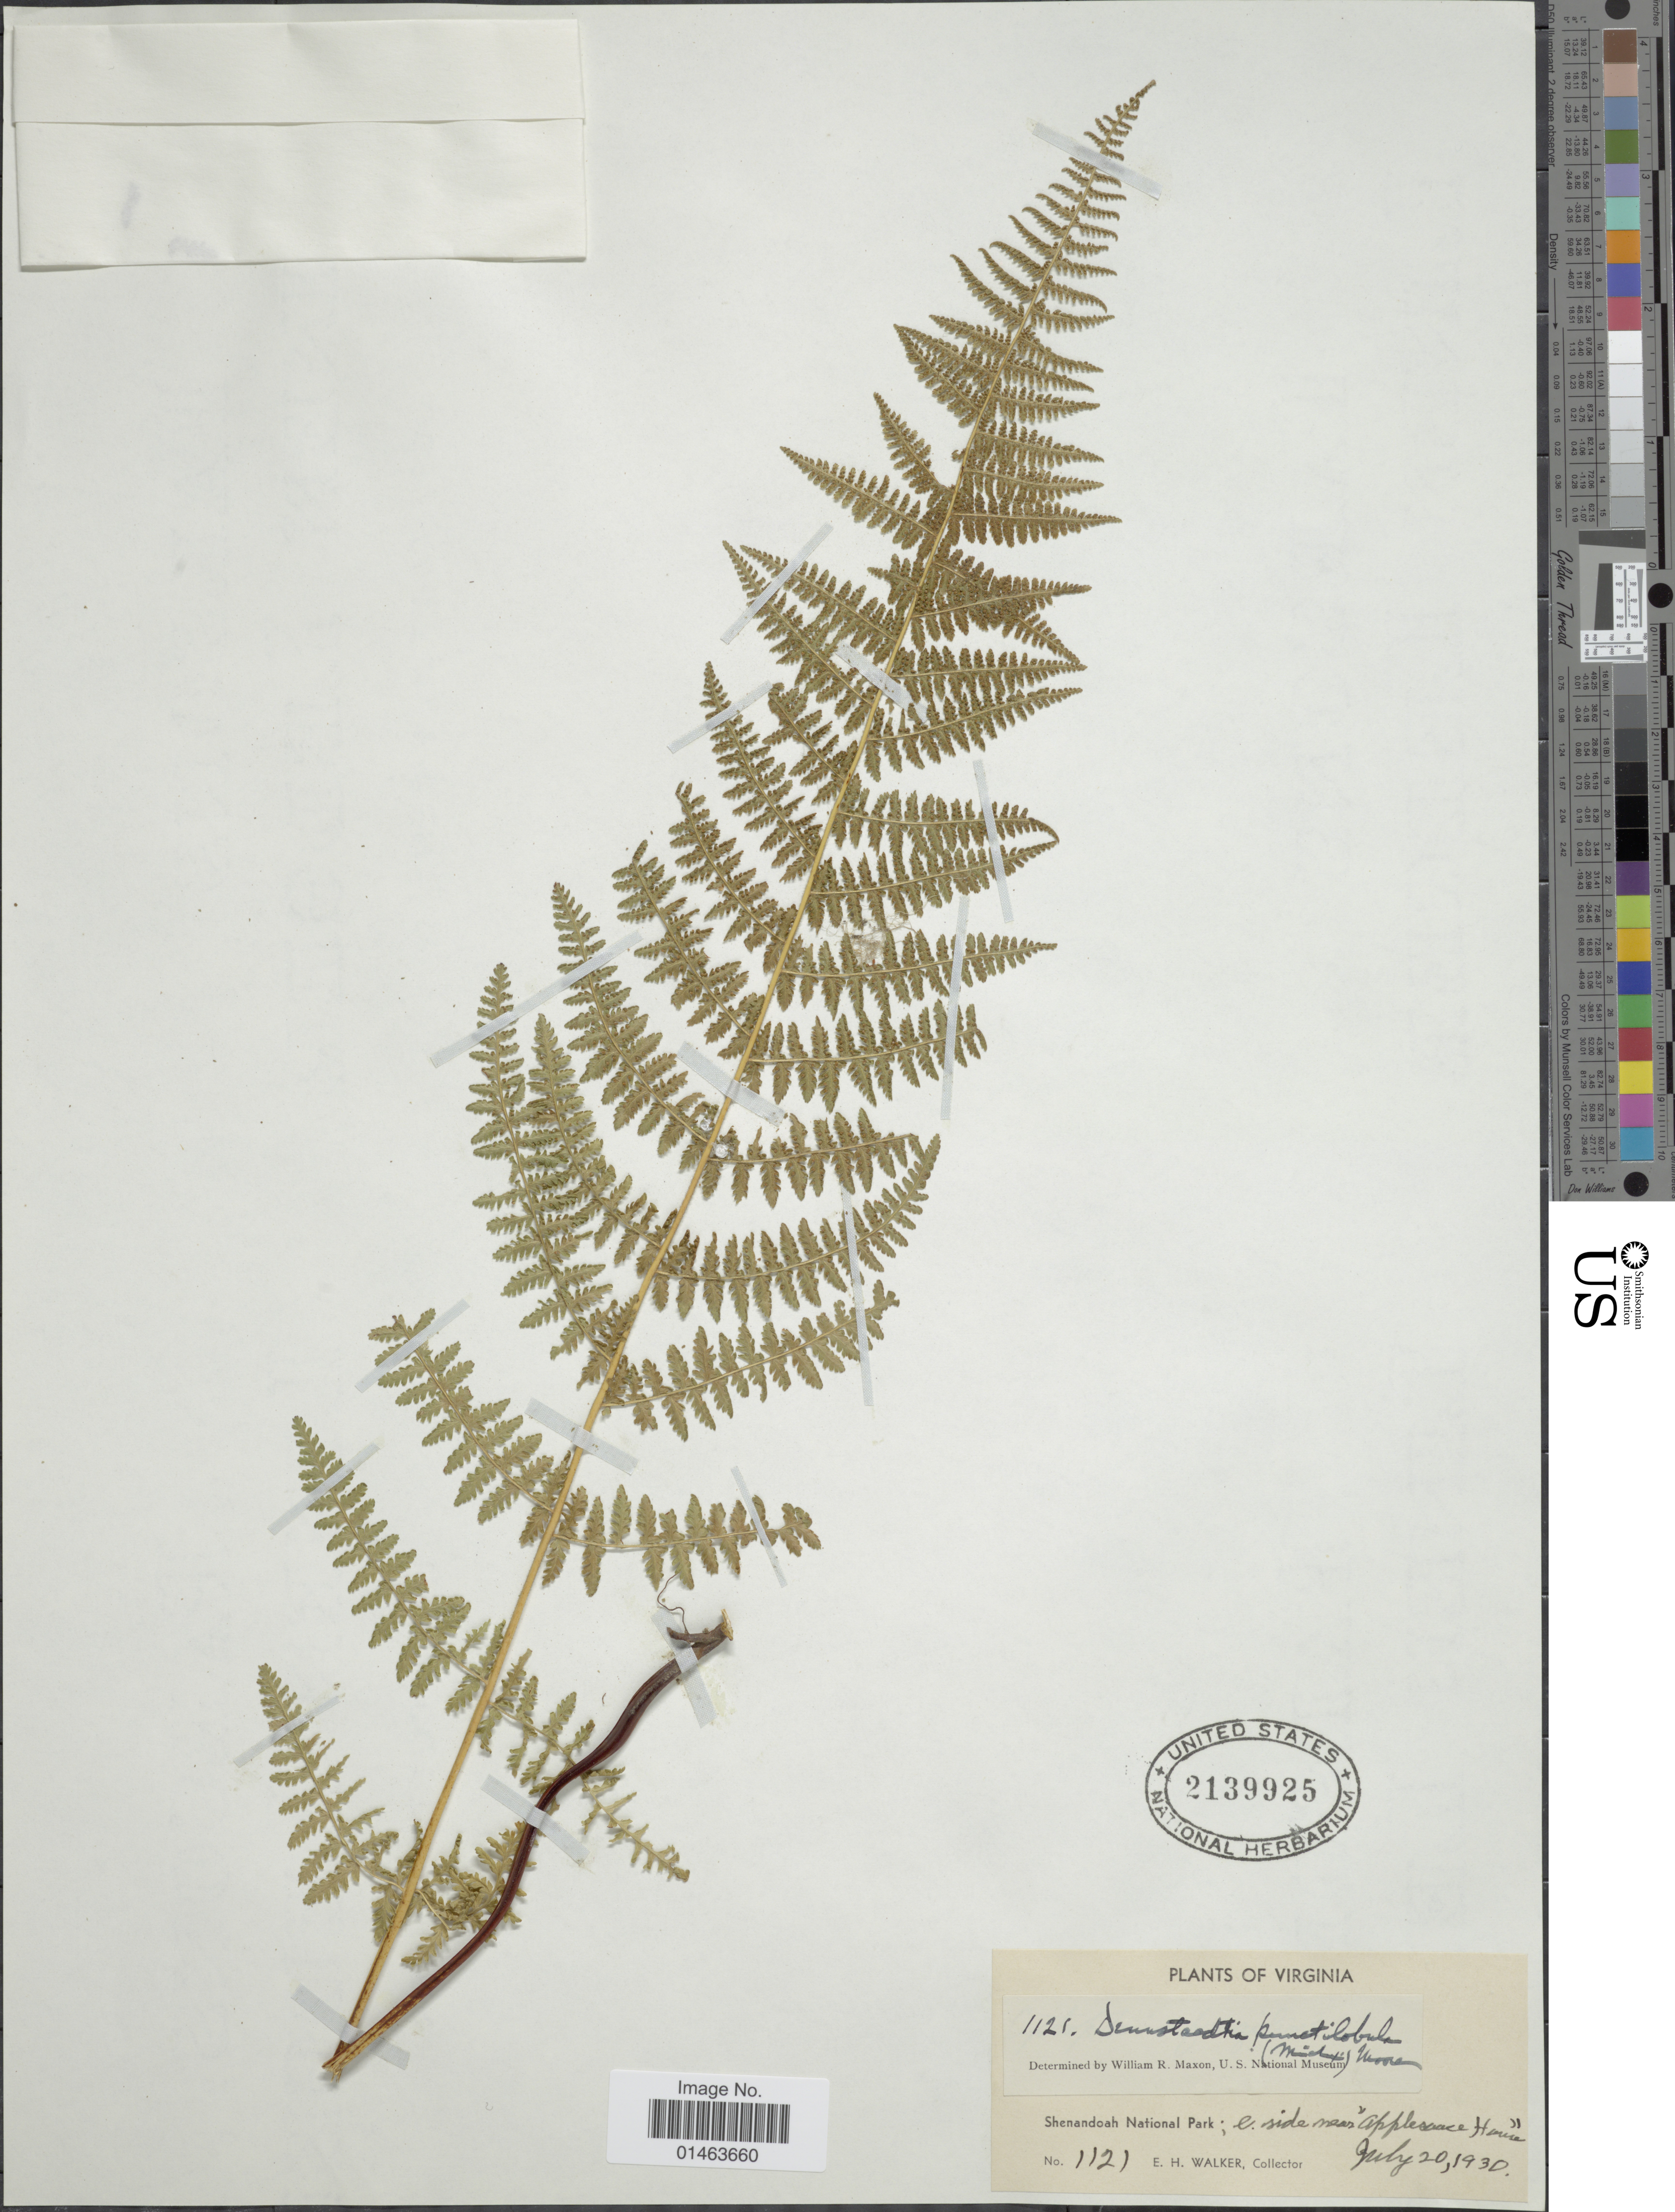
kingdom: Plantae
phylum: Tracheophyta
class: Polypodiopsida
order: Polypodiales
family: Dennstaedtiaceae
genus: Dennstaedtia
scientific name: Dennstaedtia punctilobula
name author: (Michx.) T. Moore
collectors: E. H. Walker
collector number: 1121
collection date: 1930-07-20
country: United States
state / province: Virginia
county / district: Rappahannock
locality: Shenandoah National Park: e side near "Applesauce house"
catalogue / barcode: US 2139925